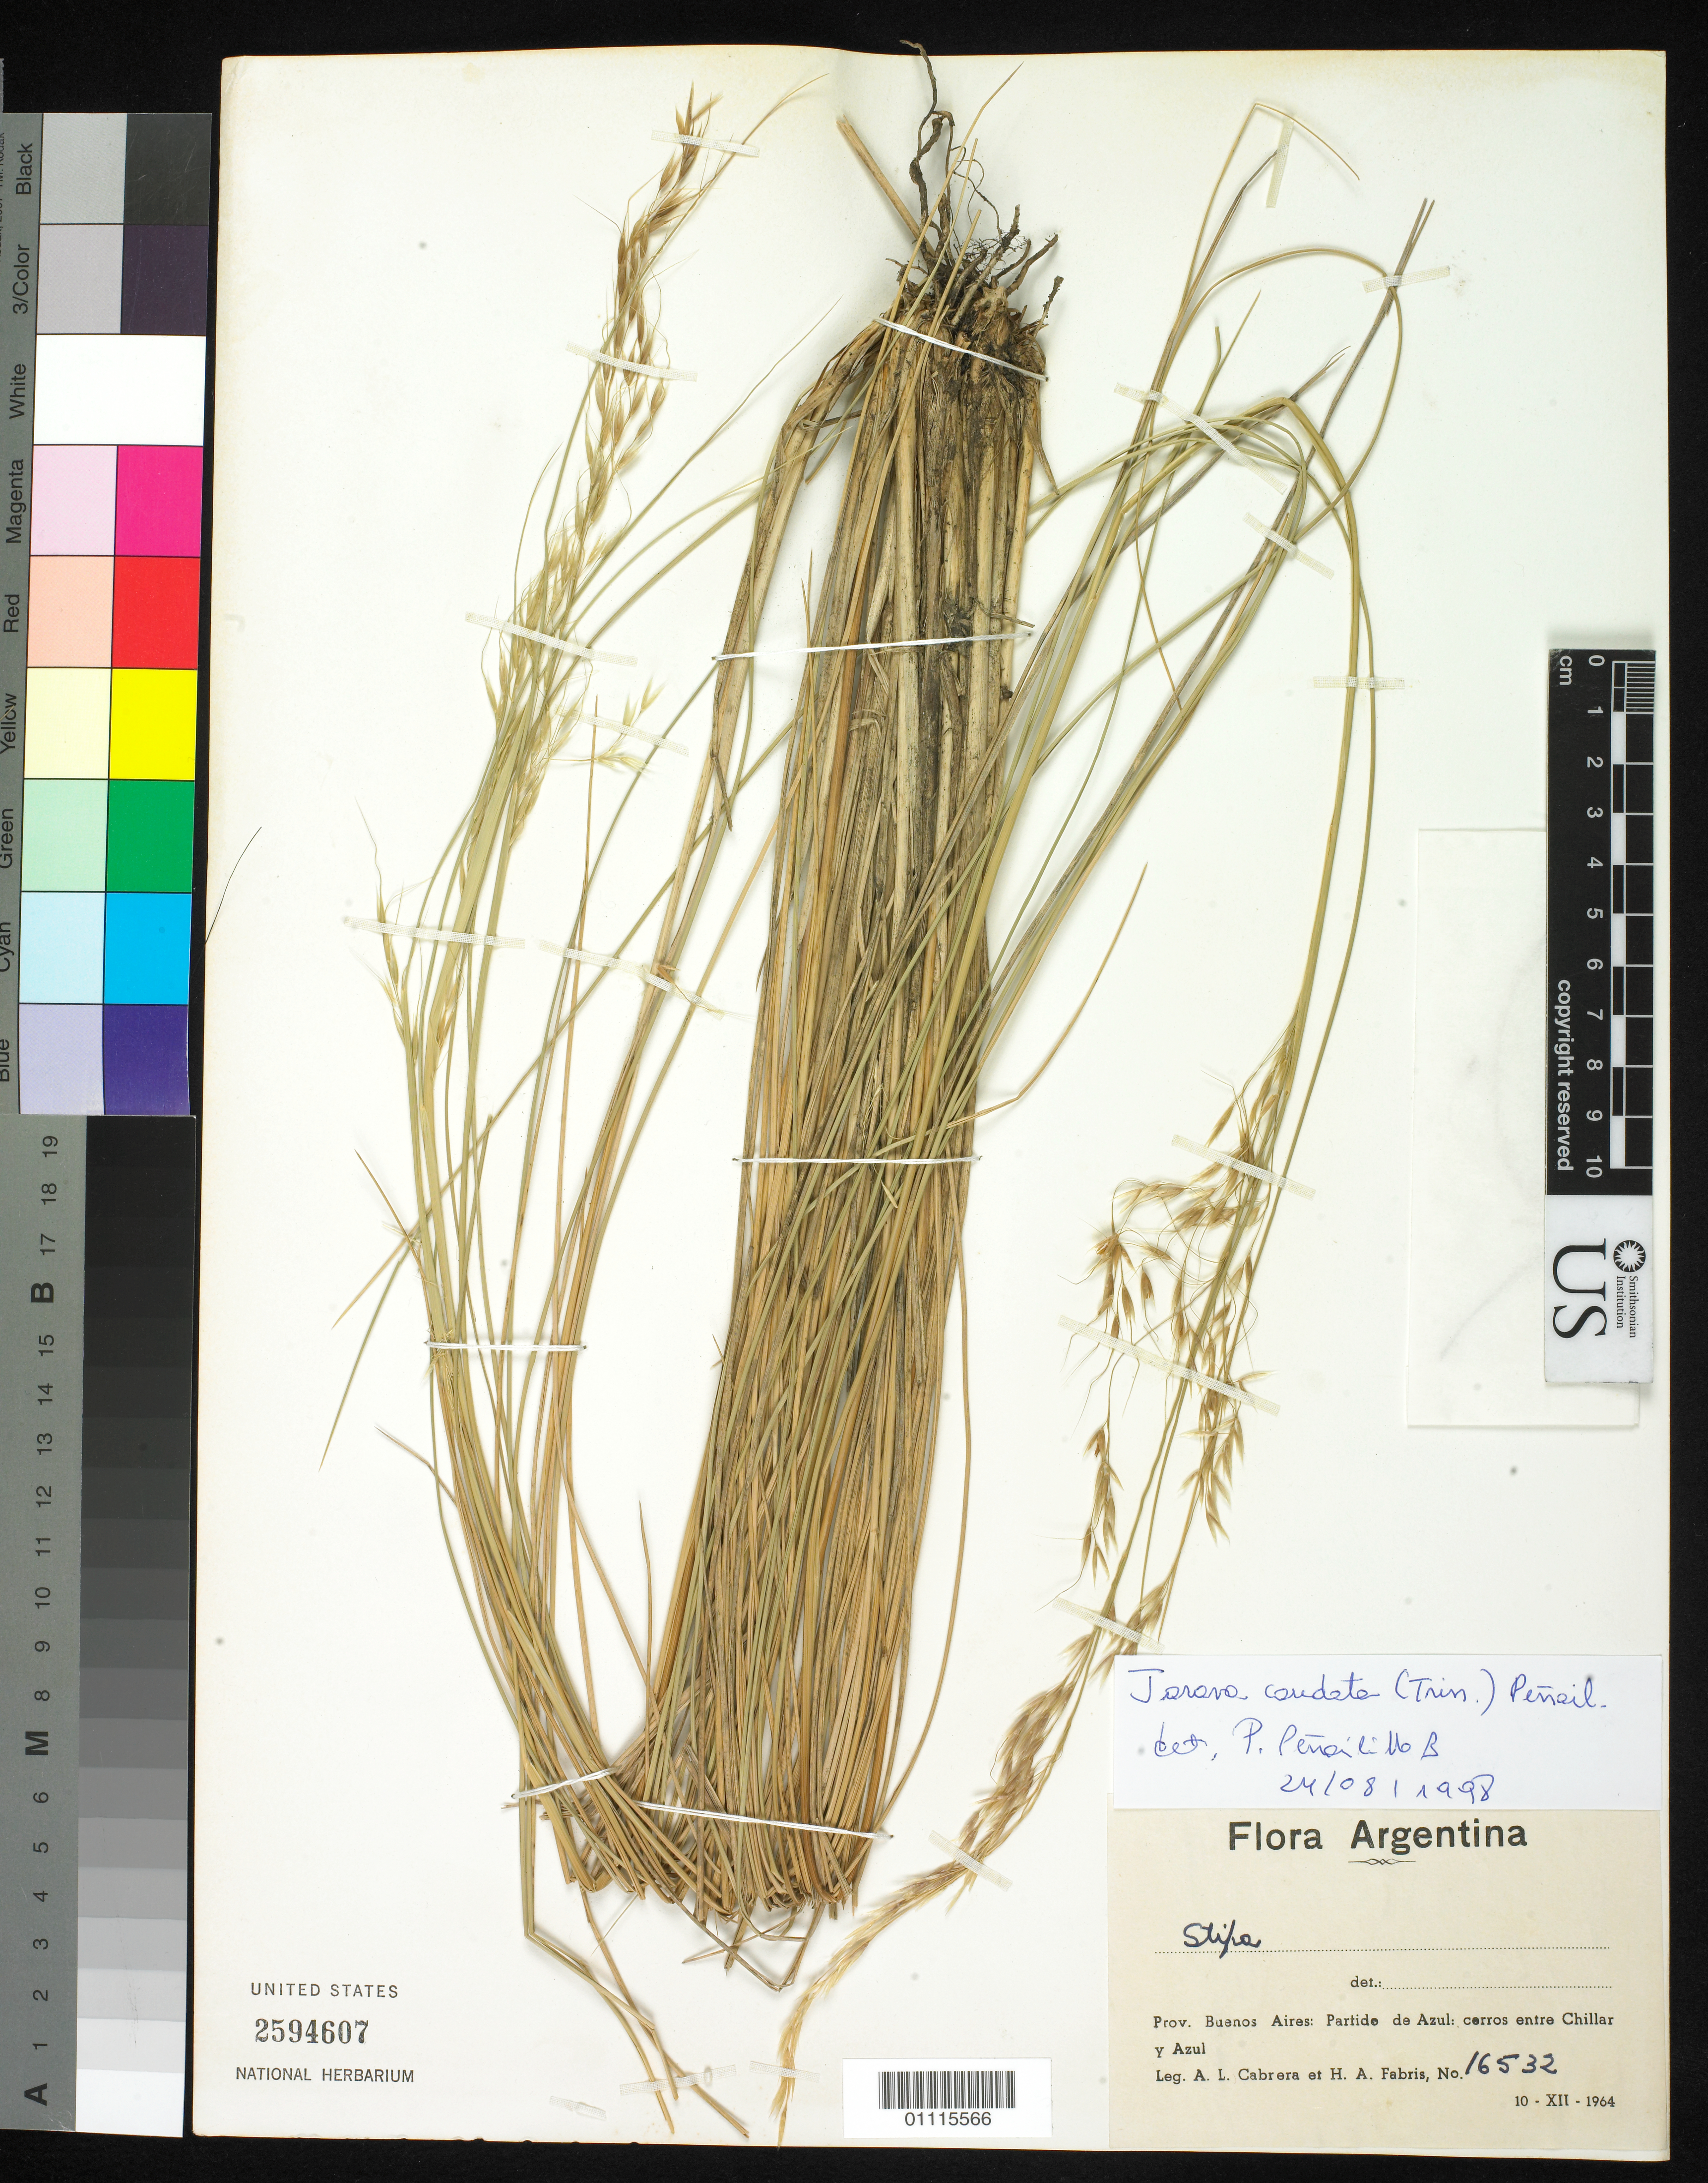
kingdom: Plantae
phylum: Tracheophyta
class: Liliopsida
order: Poales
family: Poaceae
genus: Amelichloa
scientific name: Amelichloa caudata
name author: (Trin.) Arriaga & Barkworth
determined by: Poaceae Reorganization Project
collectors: A. L. Cabrera & H. A. Fabris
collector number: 16532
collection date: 1964-12-10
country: Argentina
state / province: Buenos Aires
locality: Partide de Azul, cerros entre Chillar y Azul.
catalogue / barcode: US 2594607